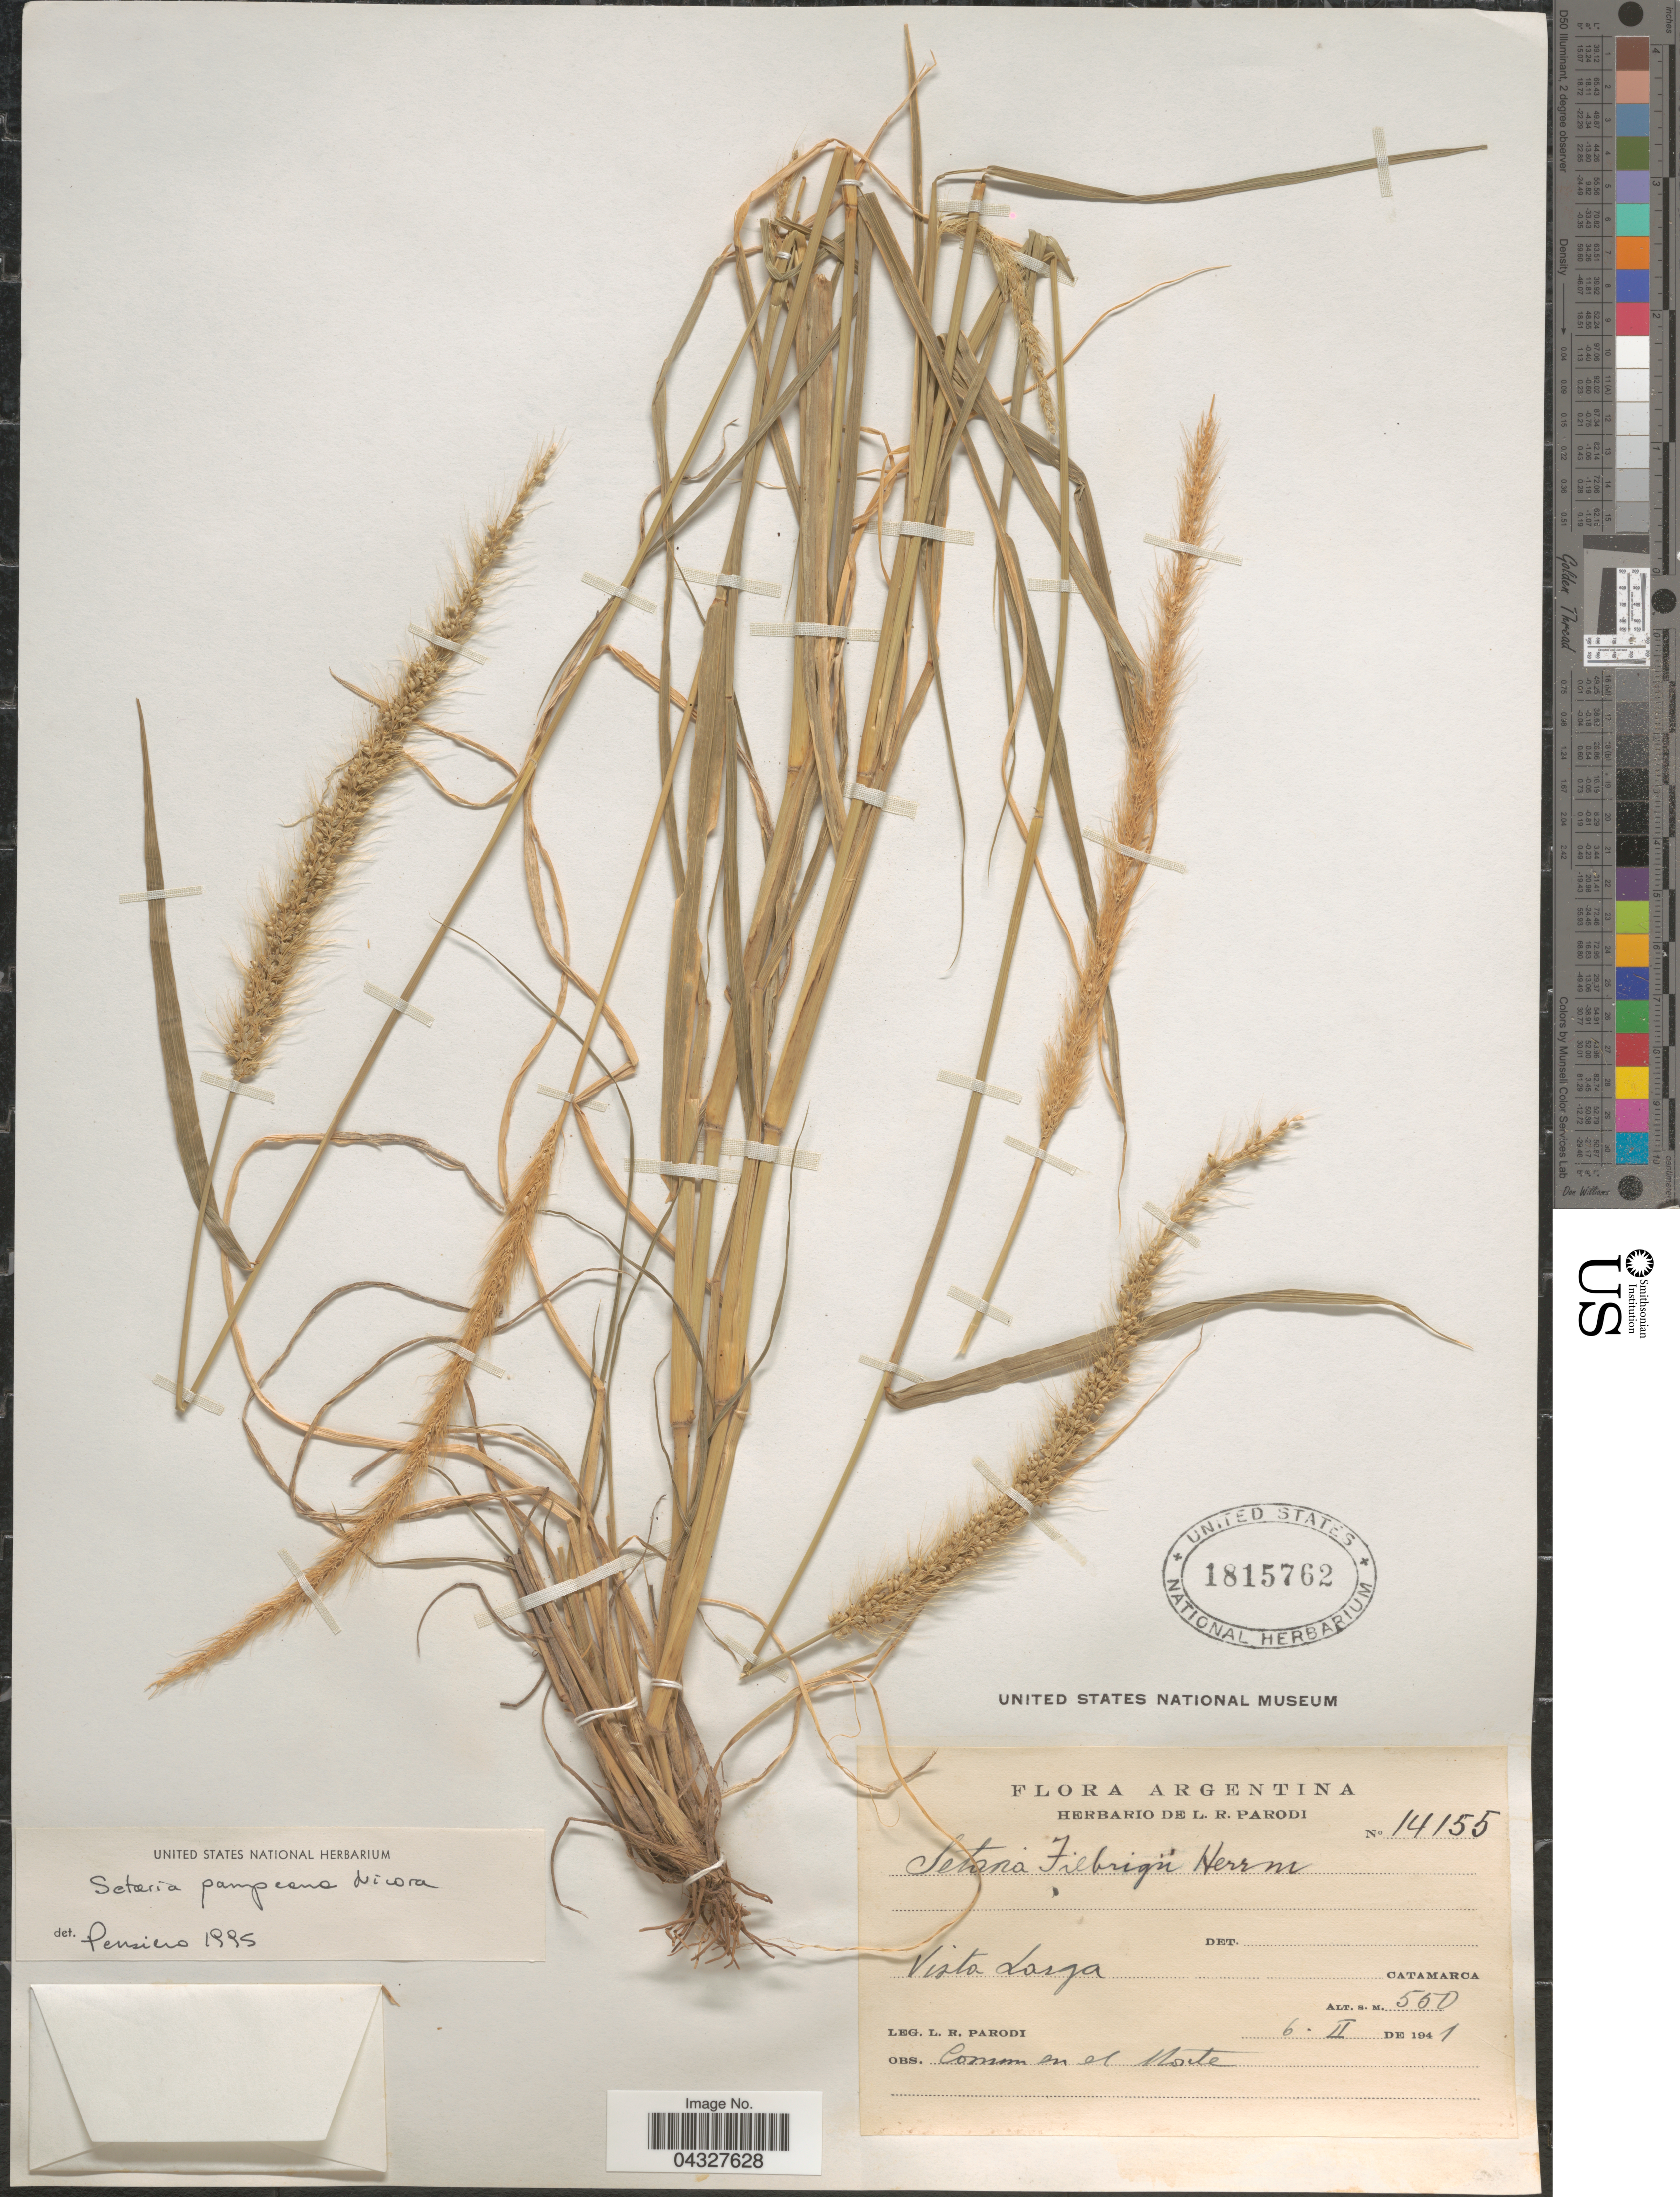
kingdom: Plantae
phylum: Tracheophyta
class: Liliopsida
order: Poales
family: Poaceae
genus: Setaria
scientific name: Setaria pampeana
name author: Parodi ex Nicora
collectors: L. R. Parodi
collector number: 14155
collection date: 1941-02-06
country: Argentina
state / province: Catamarca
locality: Vista Larga.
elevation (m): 550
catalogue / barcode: US 1815762